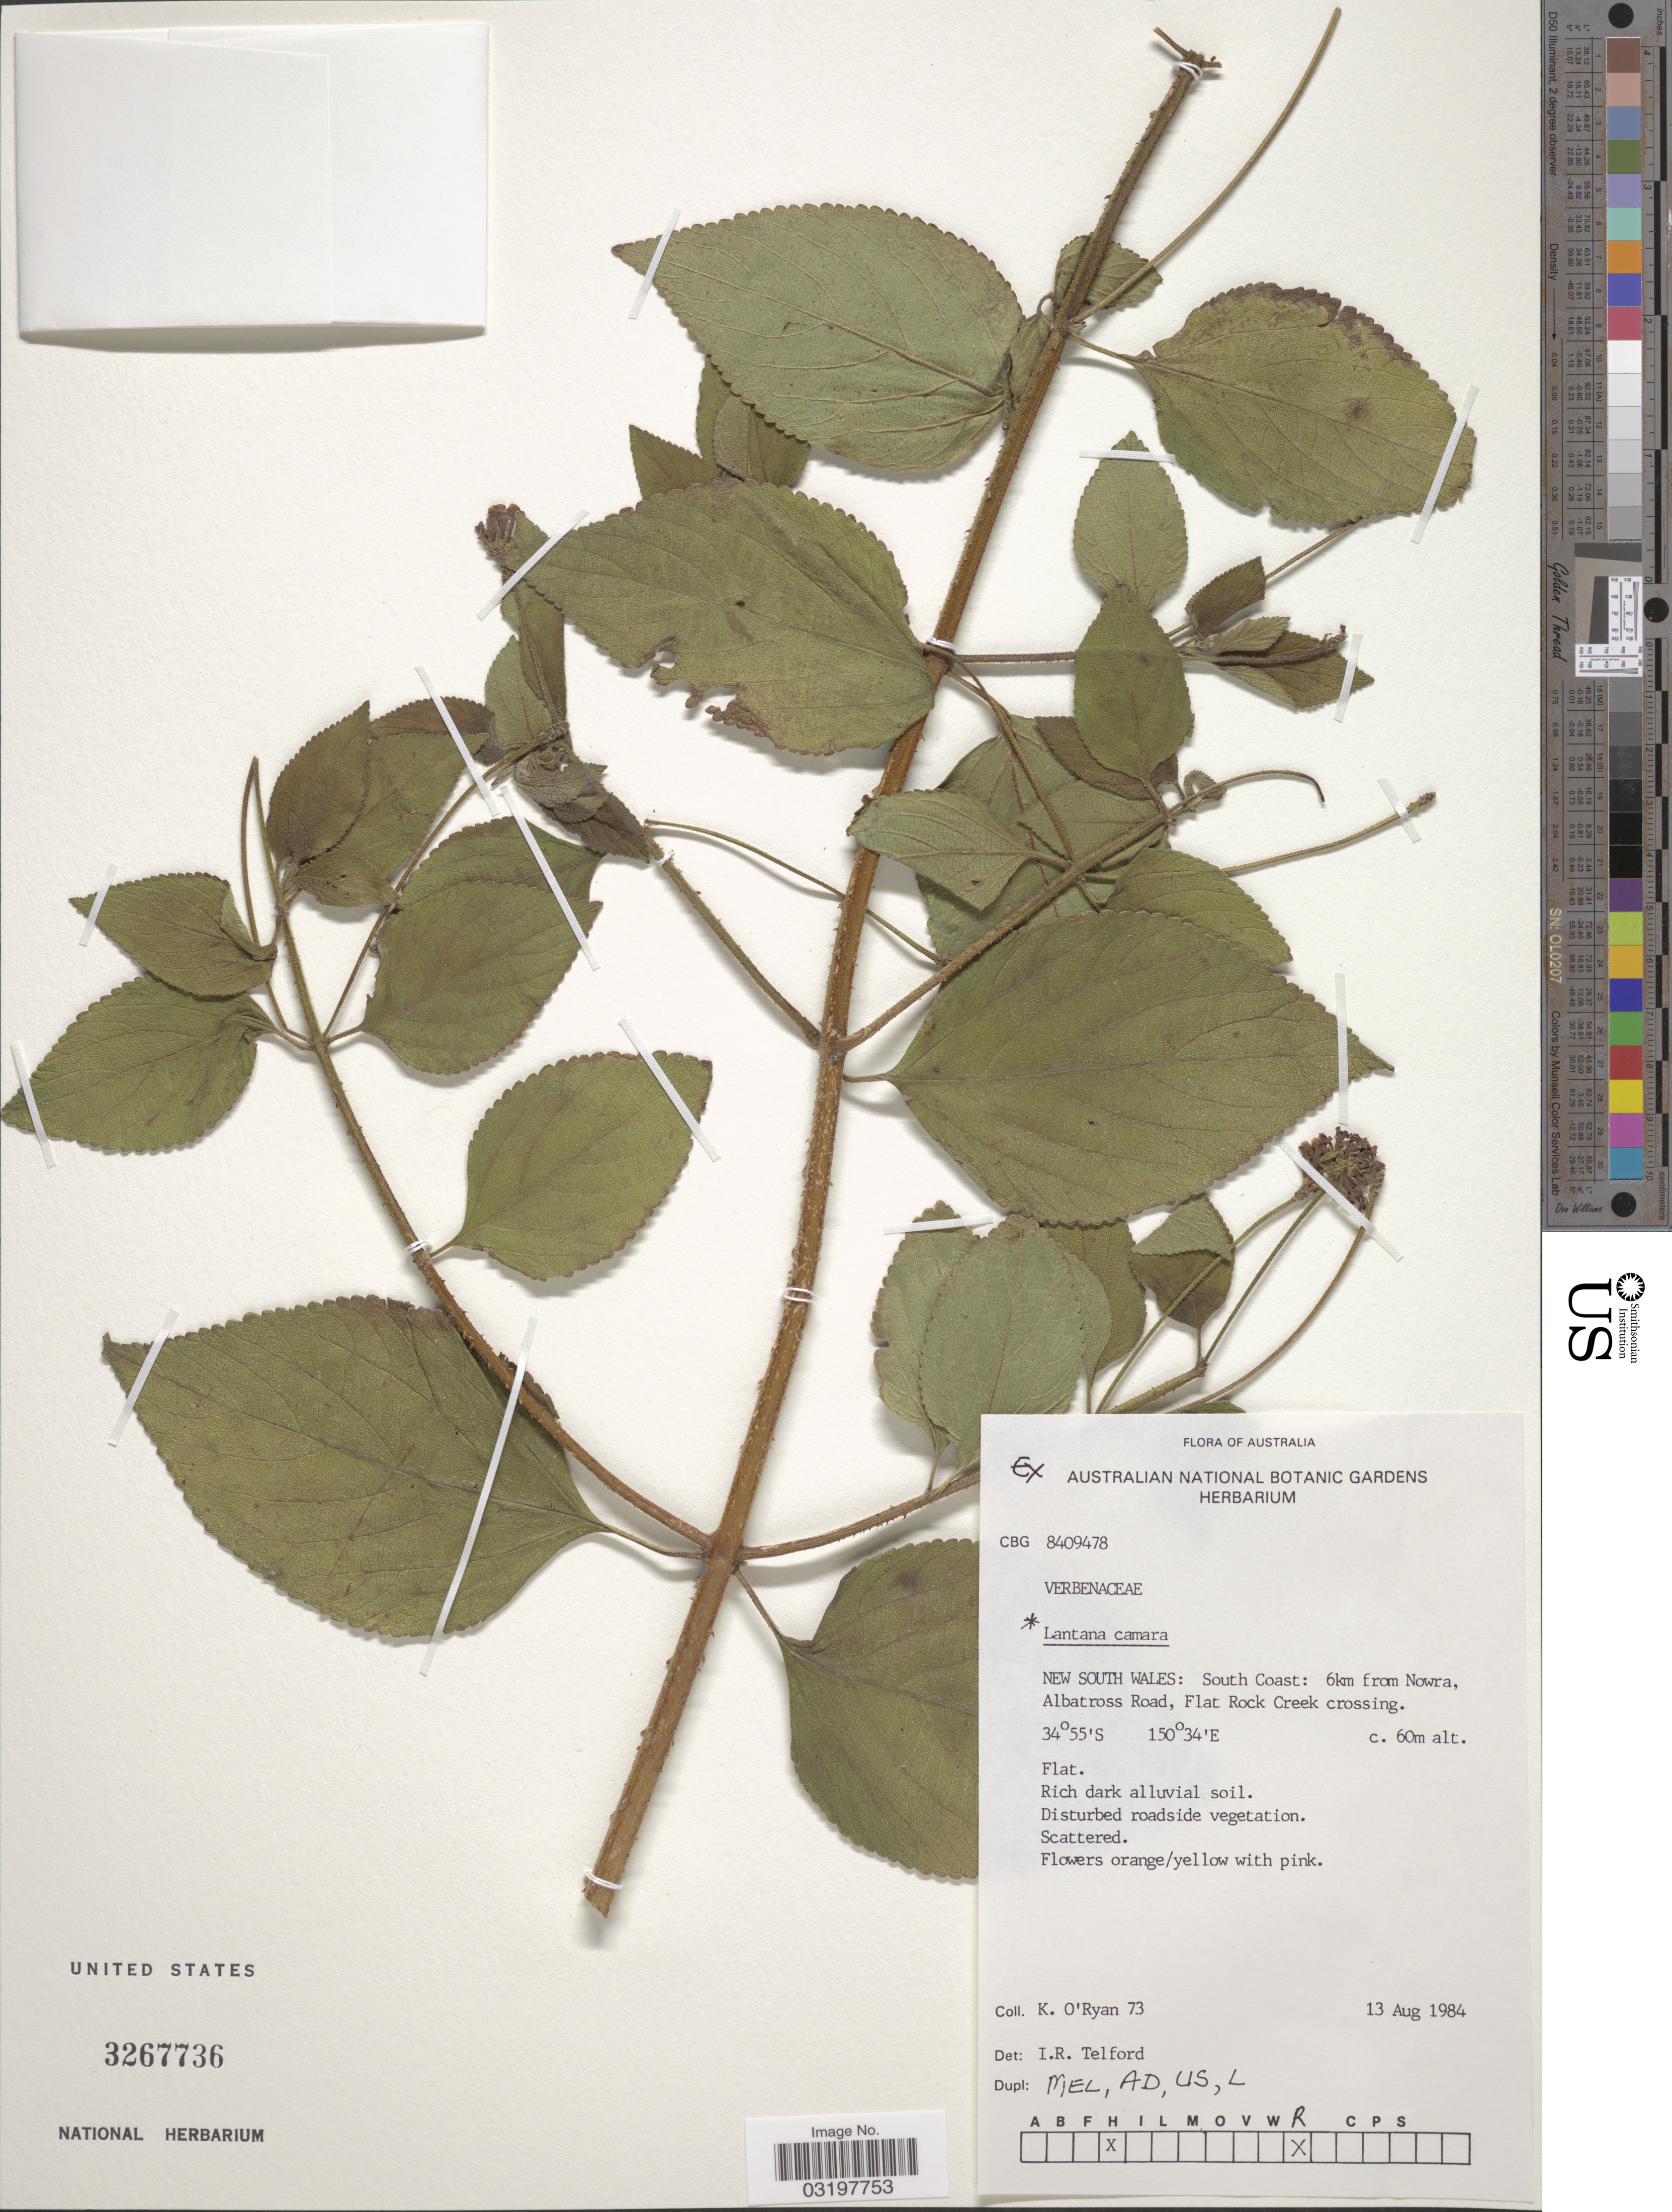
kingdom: Plantae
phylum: Tracheophyta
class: Magnoliopsida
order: Lamiales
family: Verbenaceae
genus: Lantana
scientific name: Lantana camara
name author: L.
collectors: K. O'Ryan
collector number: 73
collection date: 1984-08-13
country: Australia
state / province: New South Wales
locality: South Coast: 6km from Nowra, Albatross Road, Flat Rock Creek crossing.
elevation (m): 60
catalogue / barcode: US 3267736